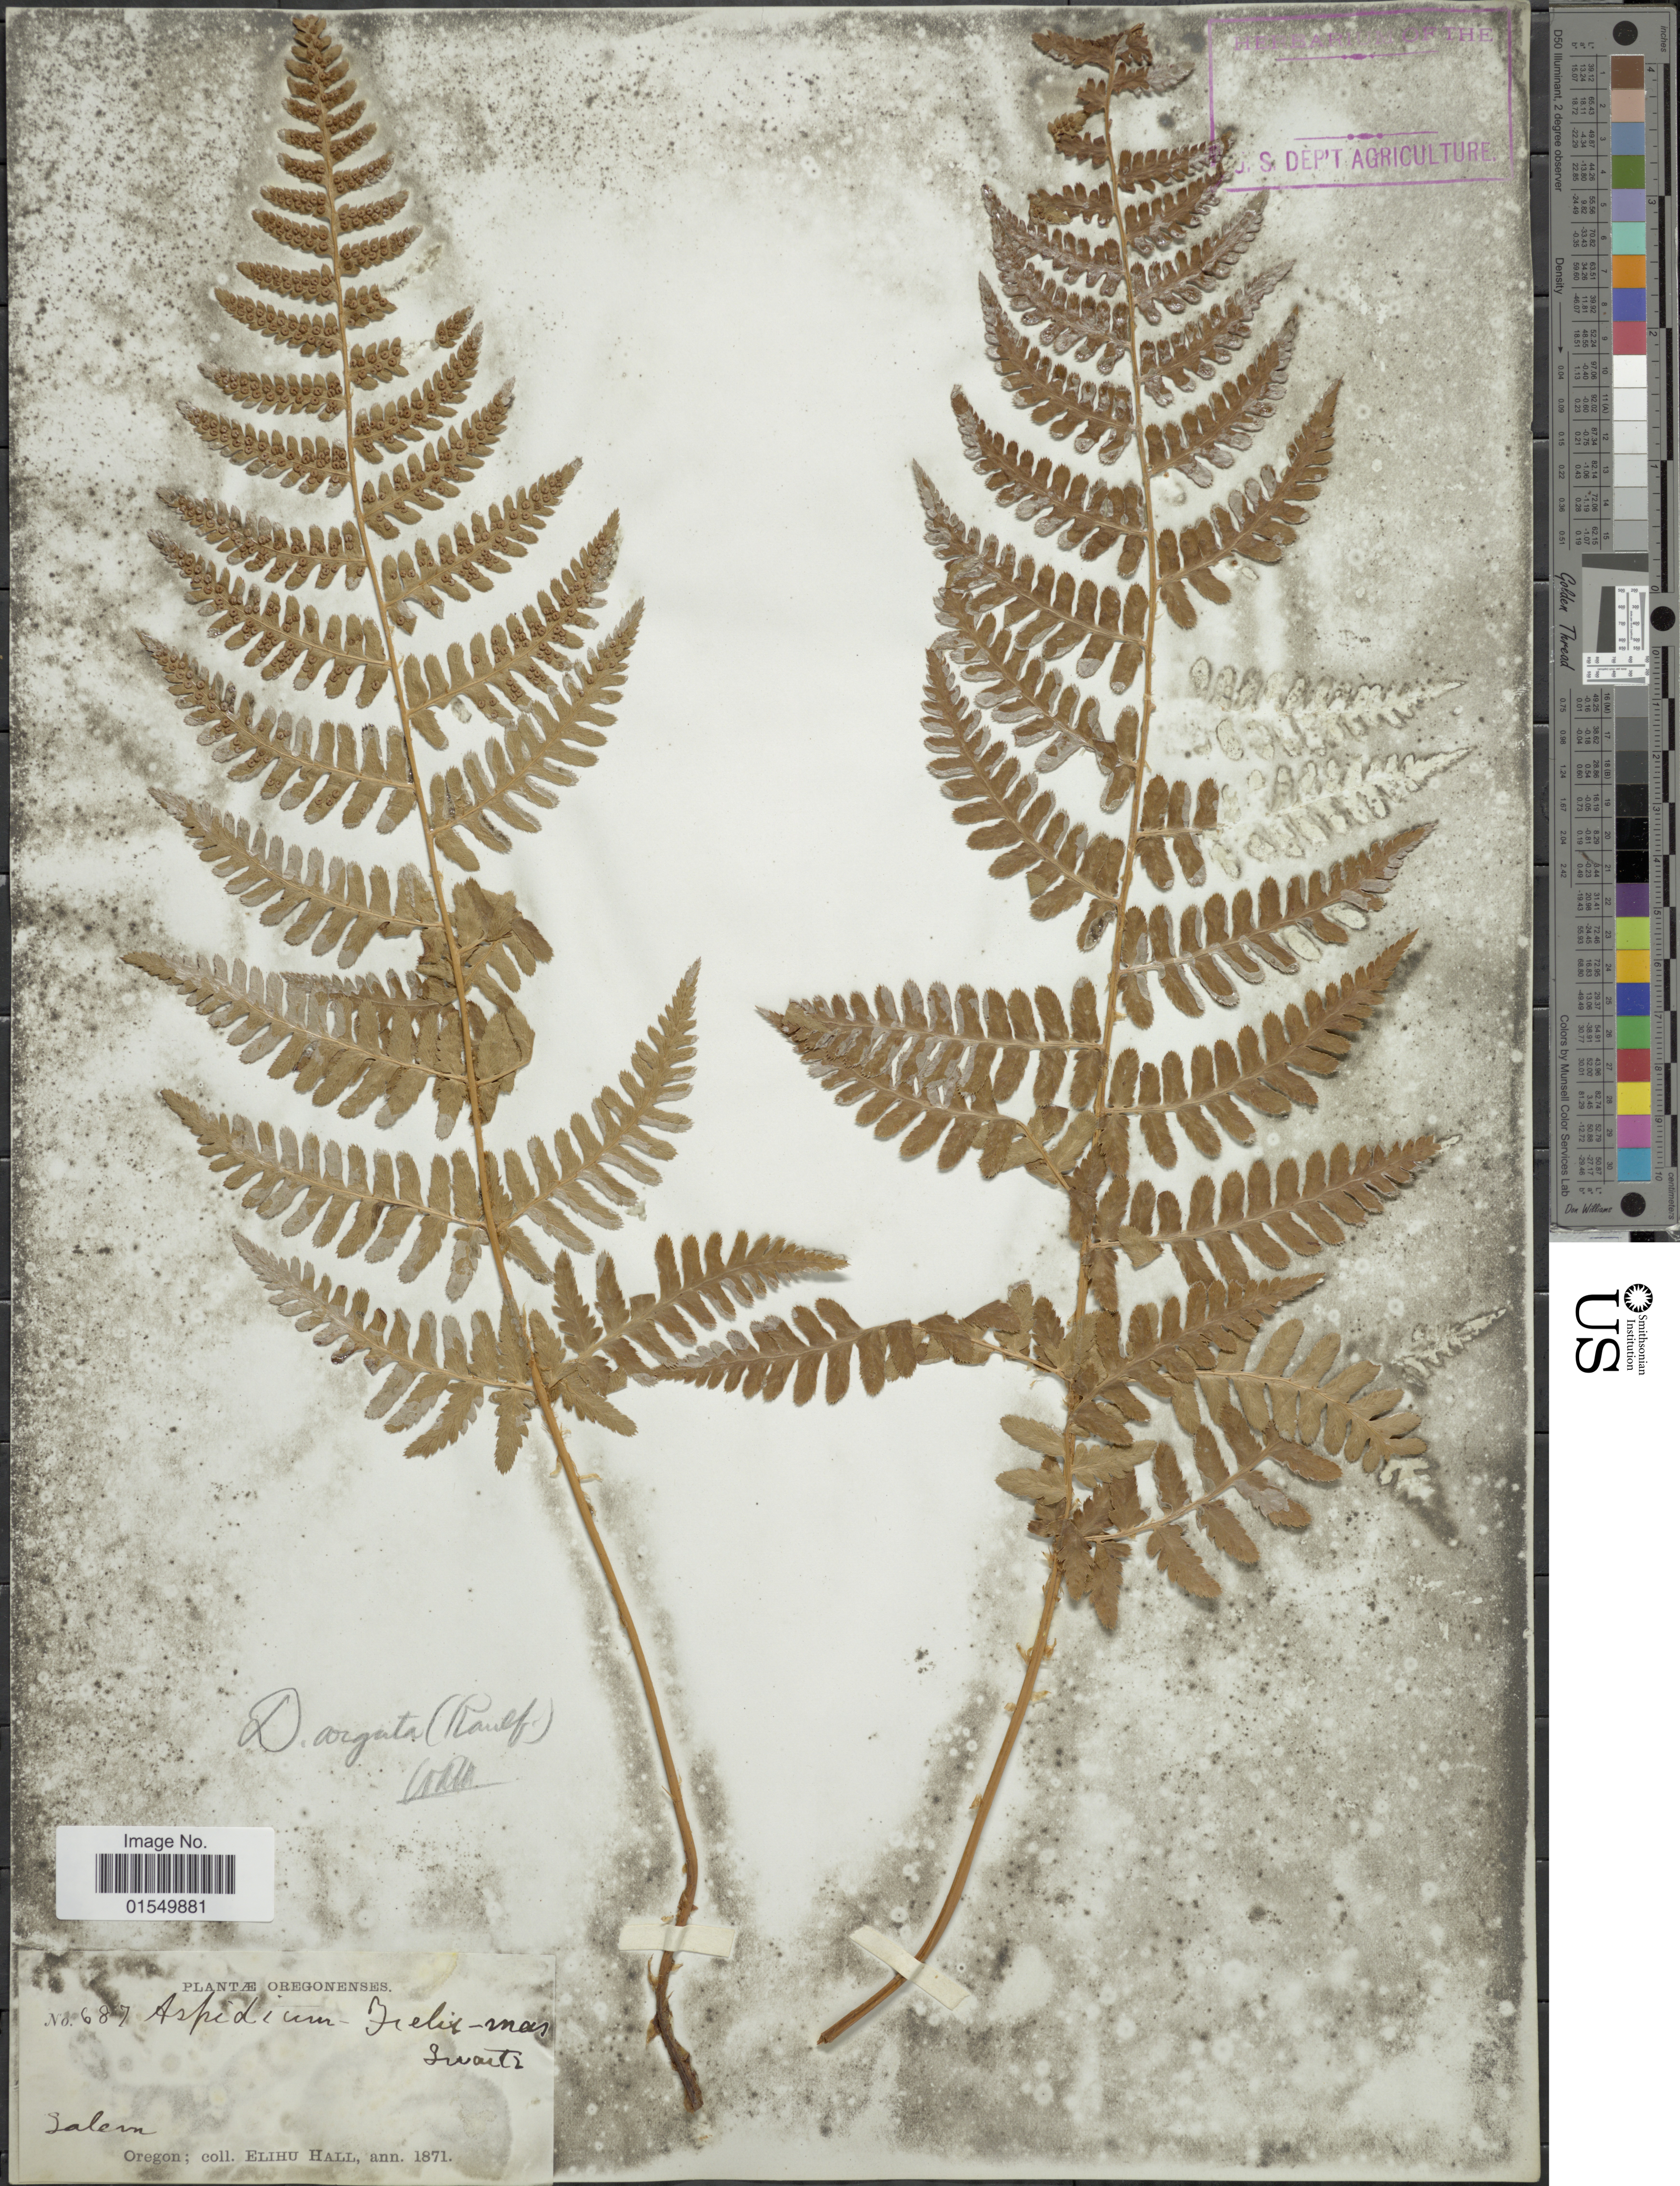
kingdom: Plantae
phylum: Tracheophyta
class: Polypodiopsida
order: Polypodiales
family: Dryopteridaceae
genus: Dryopteris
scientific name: Dryopteris arguta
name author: (Kaulf.) Maxon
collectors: E. Hall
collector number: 687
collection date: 1871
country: United States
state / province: Oregon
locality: Salem